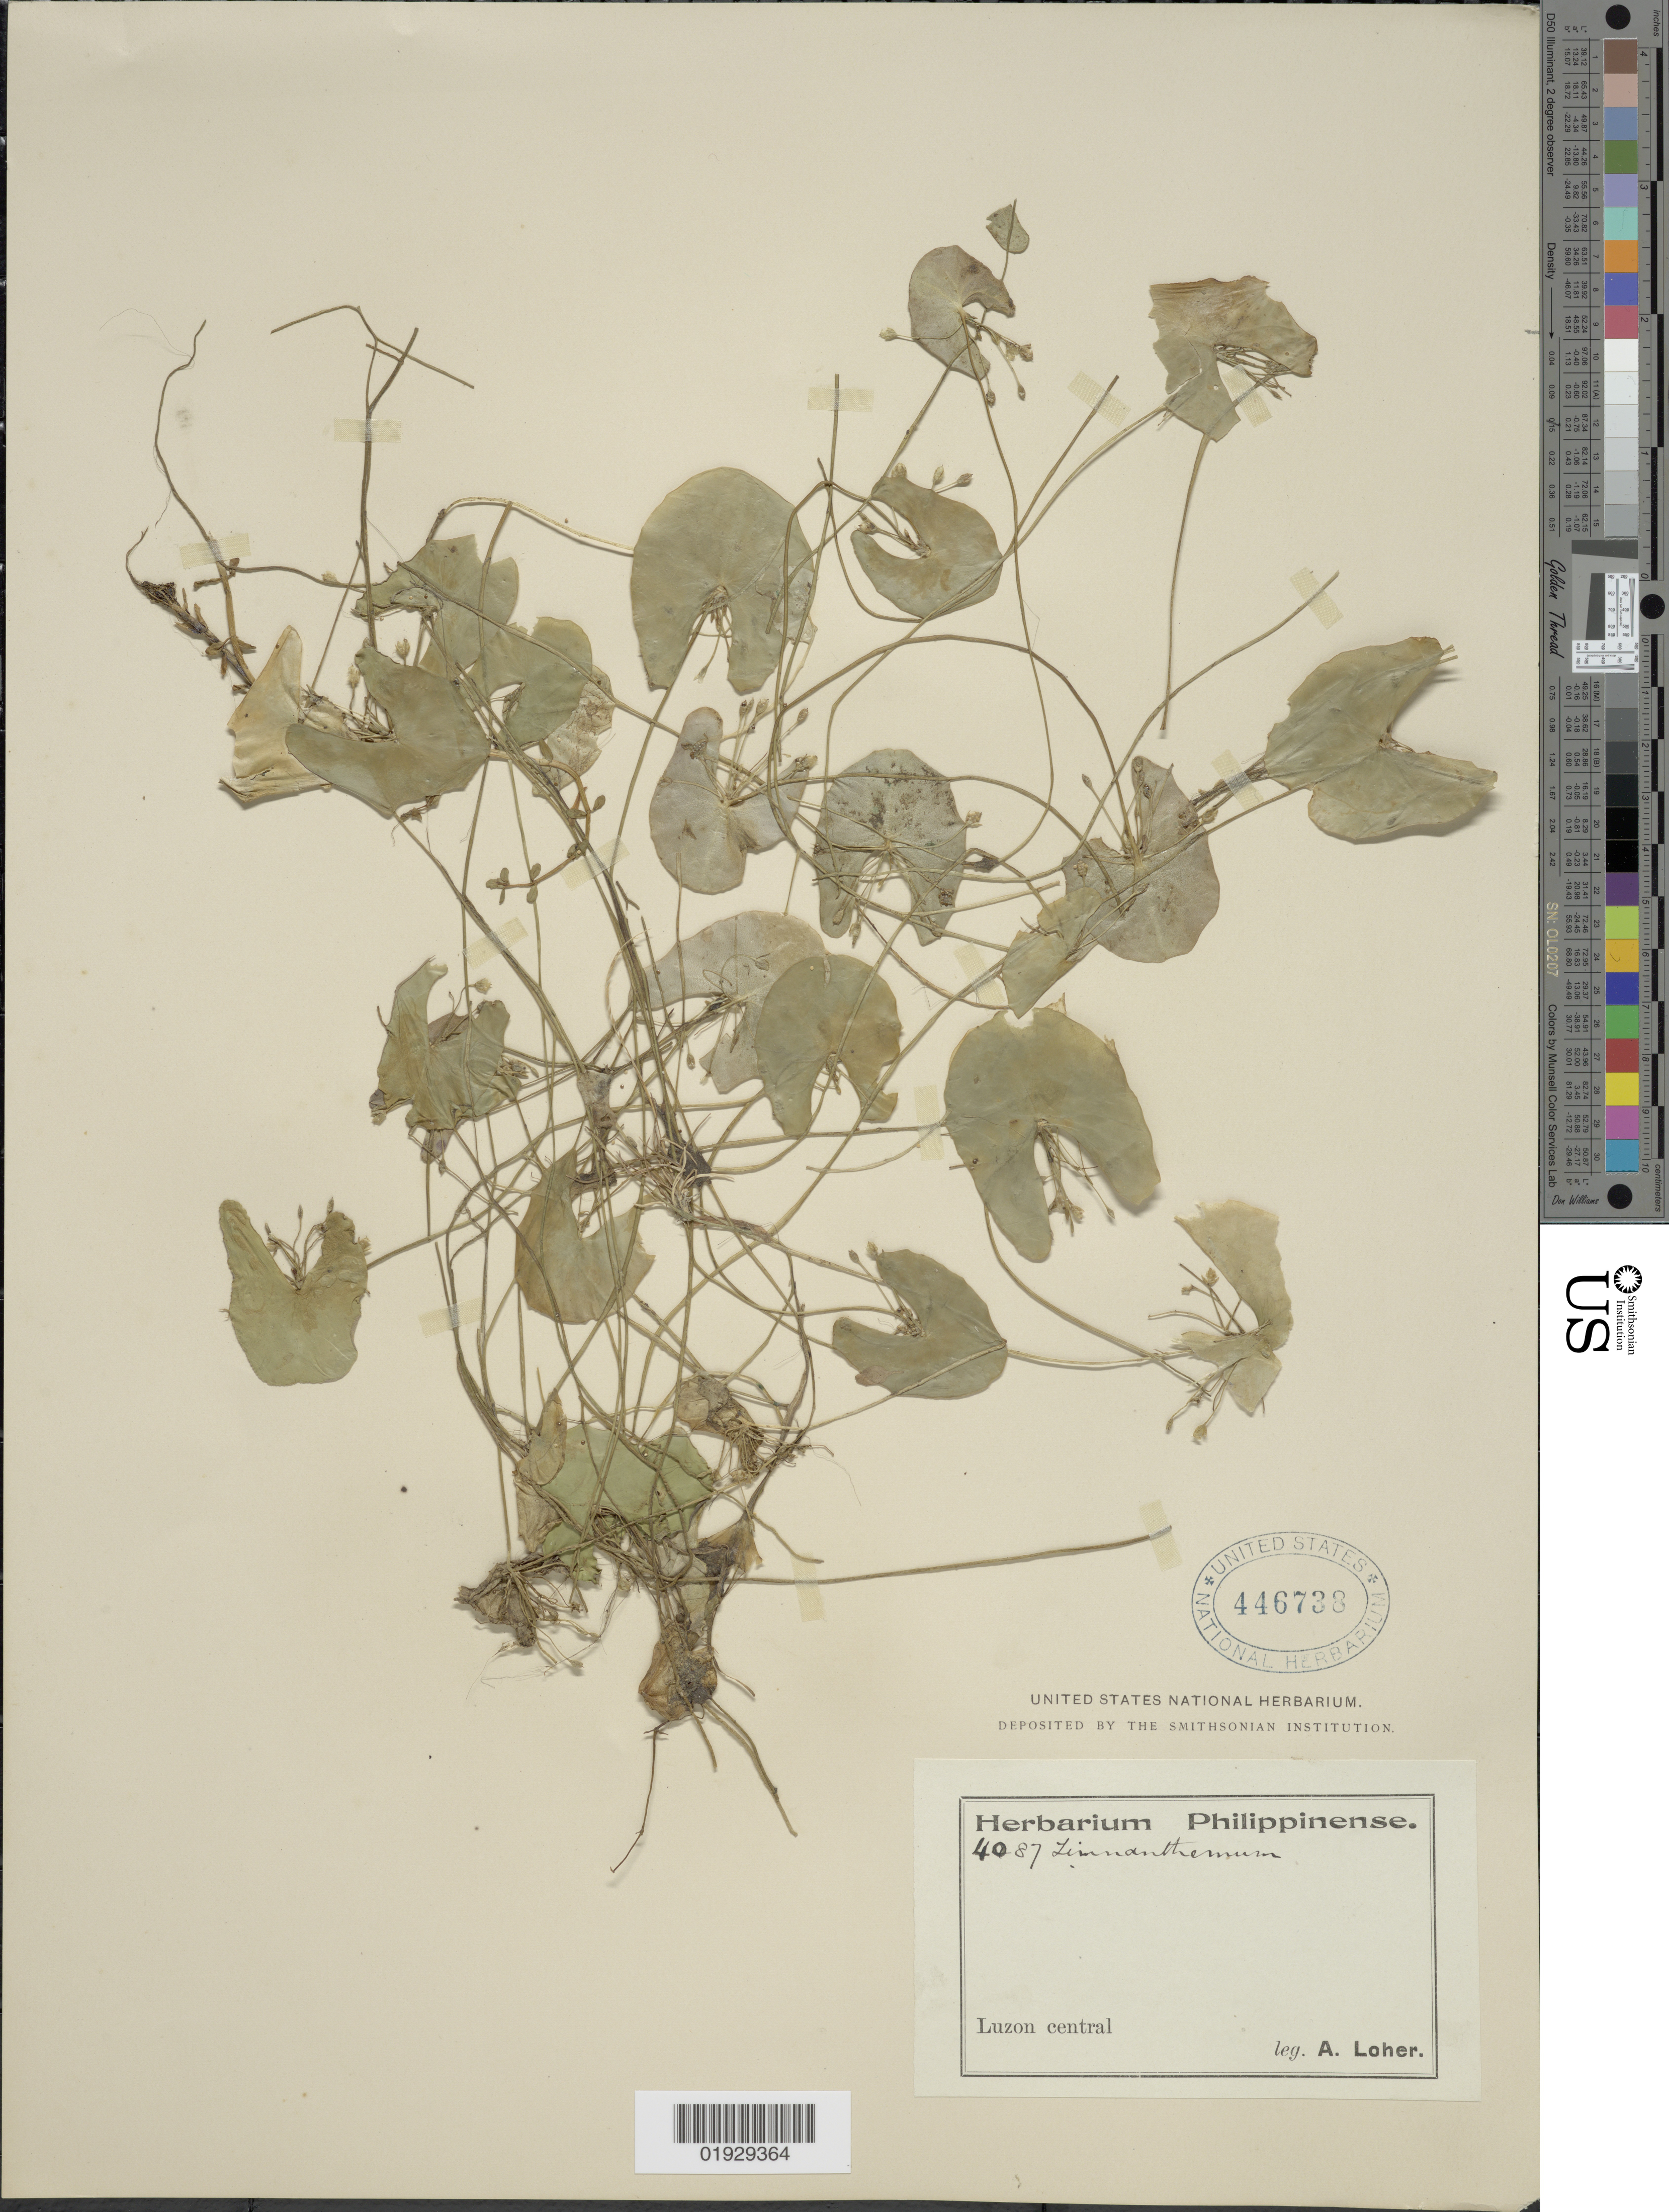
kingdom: Plantae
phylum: Tracheophyta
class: Magnoliopsida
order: Asterales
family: Menyanthaceae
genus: Nymphoides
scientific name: Nymphoides sp.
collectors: A. Loher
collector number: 4087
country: Philippines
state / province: Central Luzon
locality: Luzon central.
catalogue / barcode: US 446738